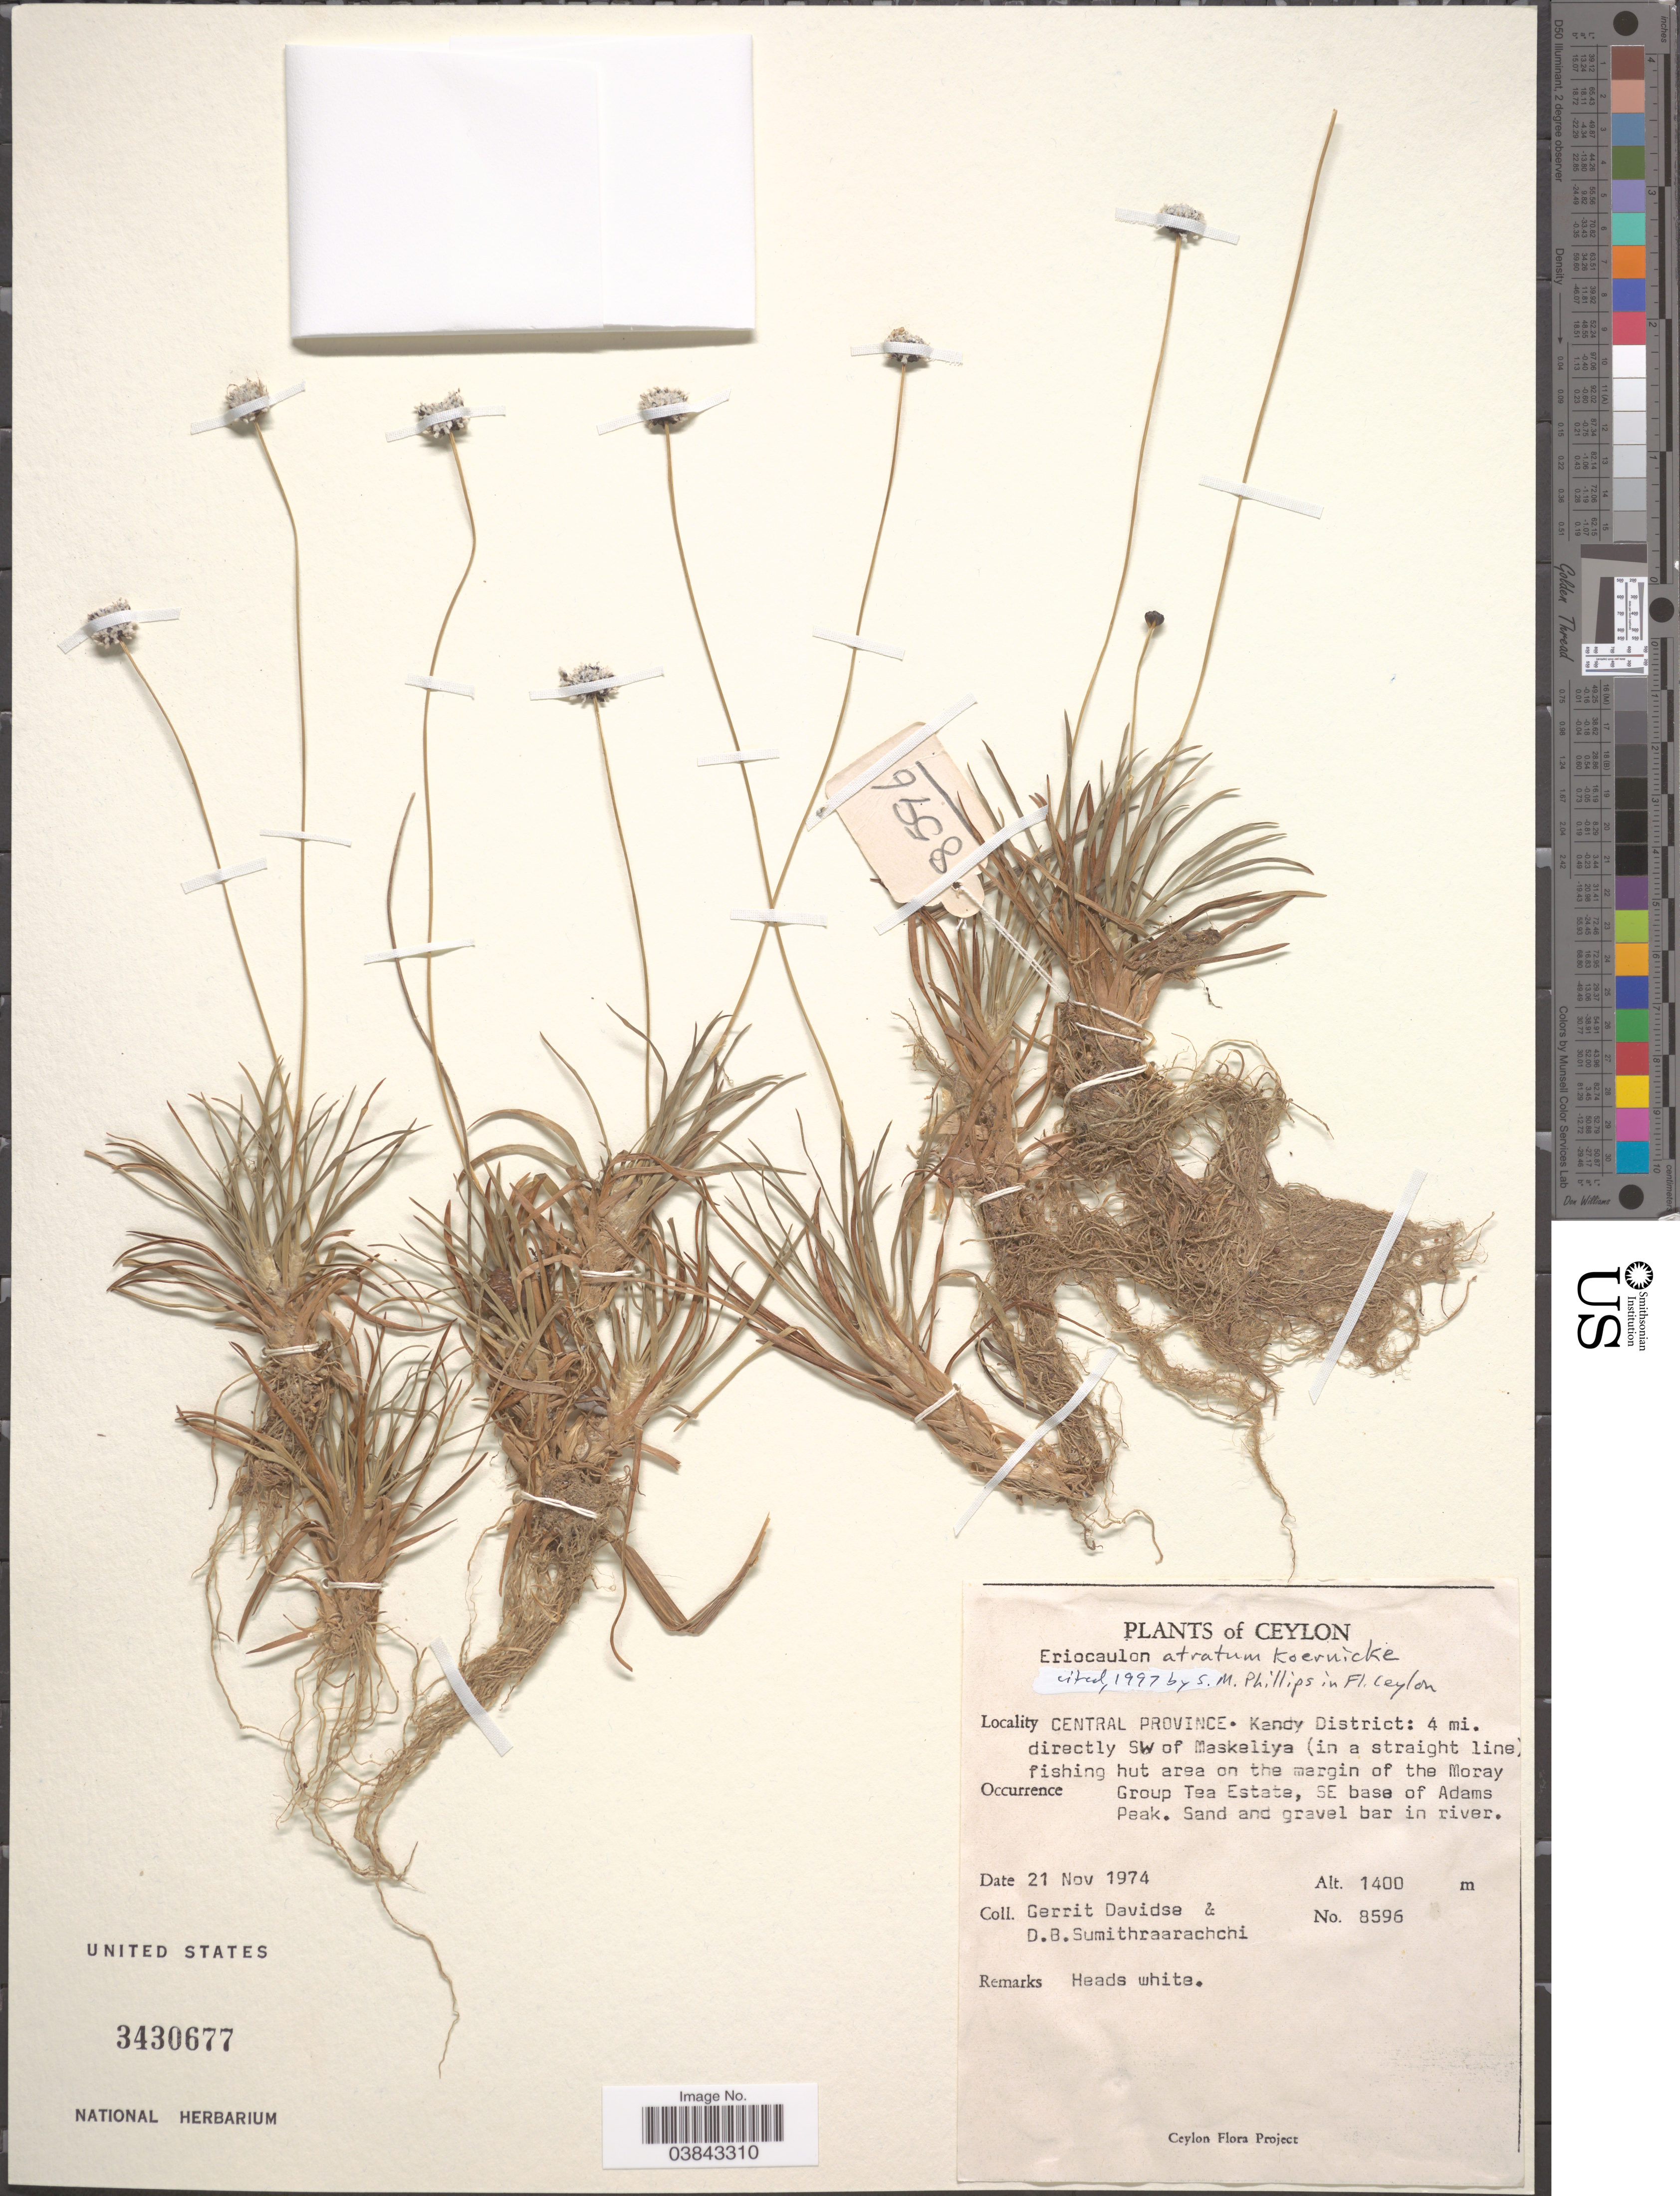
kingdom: Plantae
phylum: Tracheophyta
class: Liliopsida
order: Poales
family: Eriocaulaceae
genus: Eriocaulon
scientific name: Eriocaulon atratum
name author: Körn.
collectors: G. Davidse & D. B. Sumithraarachchi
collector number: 8596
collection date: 1974-11-21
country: Sri Lanka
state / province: Central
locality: Ceylon. Central Province. Kandy District: 4 mi. directly SW of Maskeliya (in a straight line) fishing hut area on the margin of the Moray Group Tea Estate, SE base of Adams Peak.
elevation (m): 1400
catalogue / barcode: US 3430677